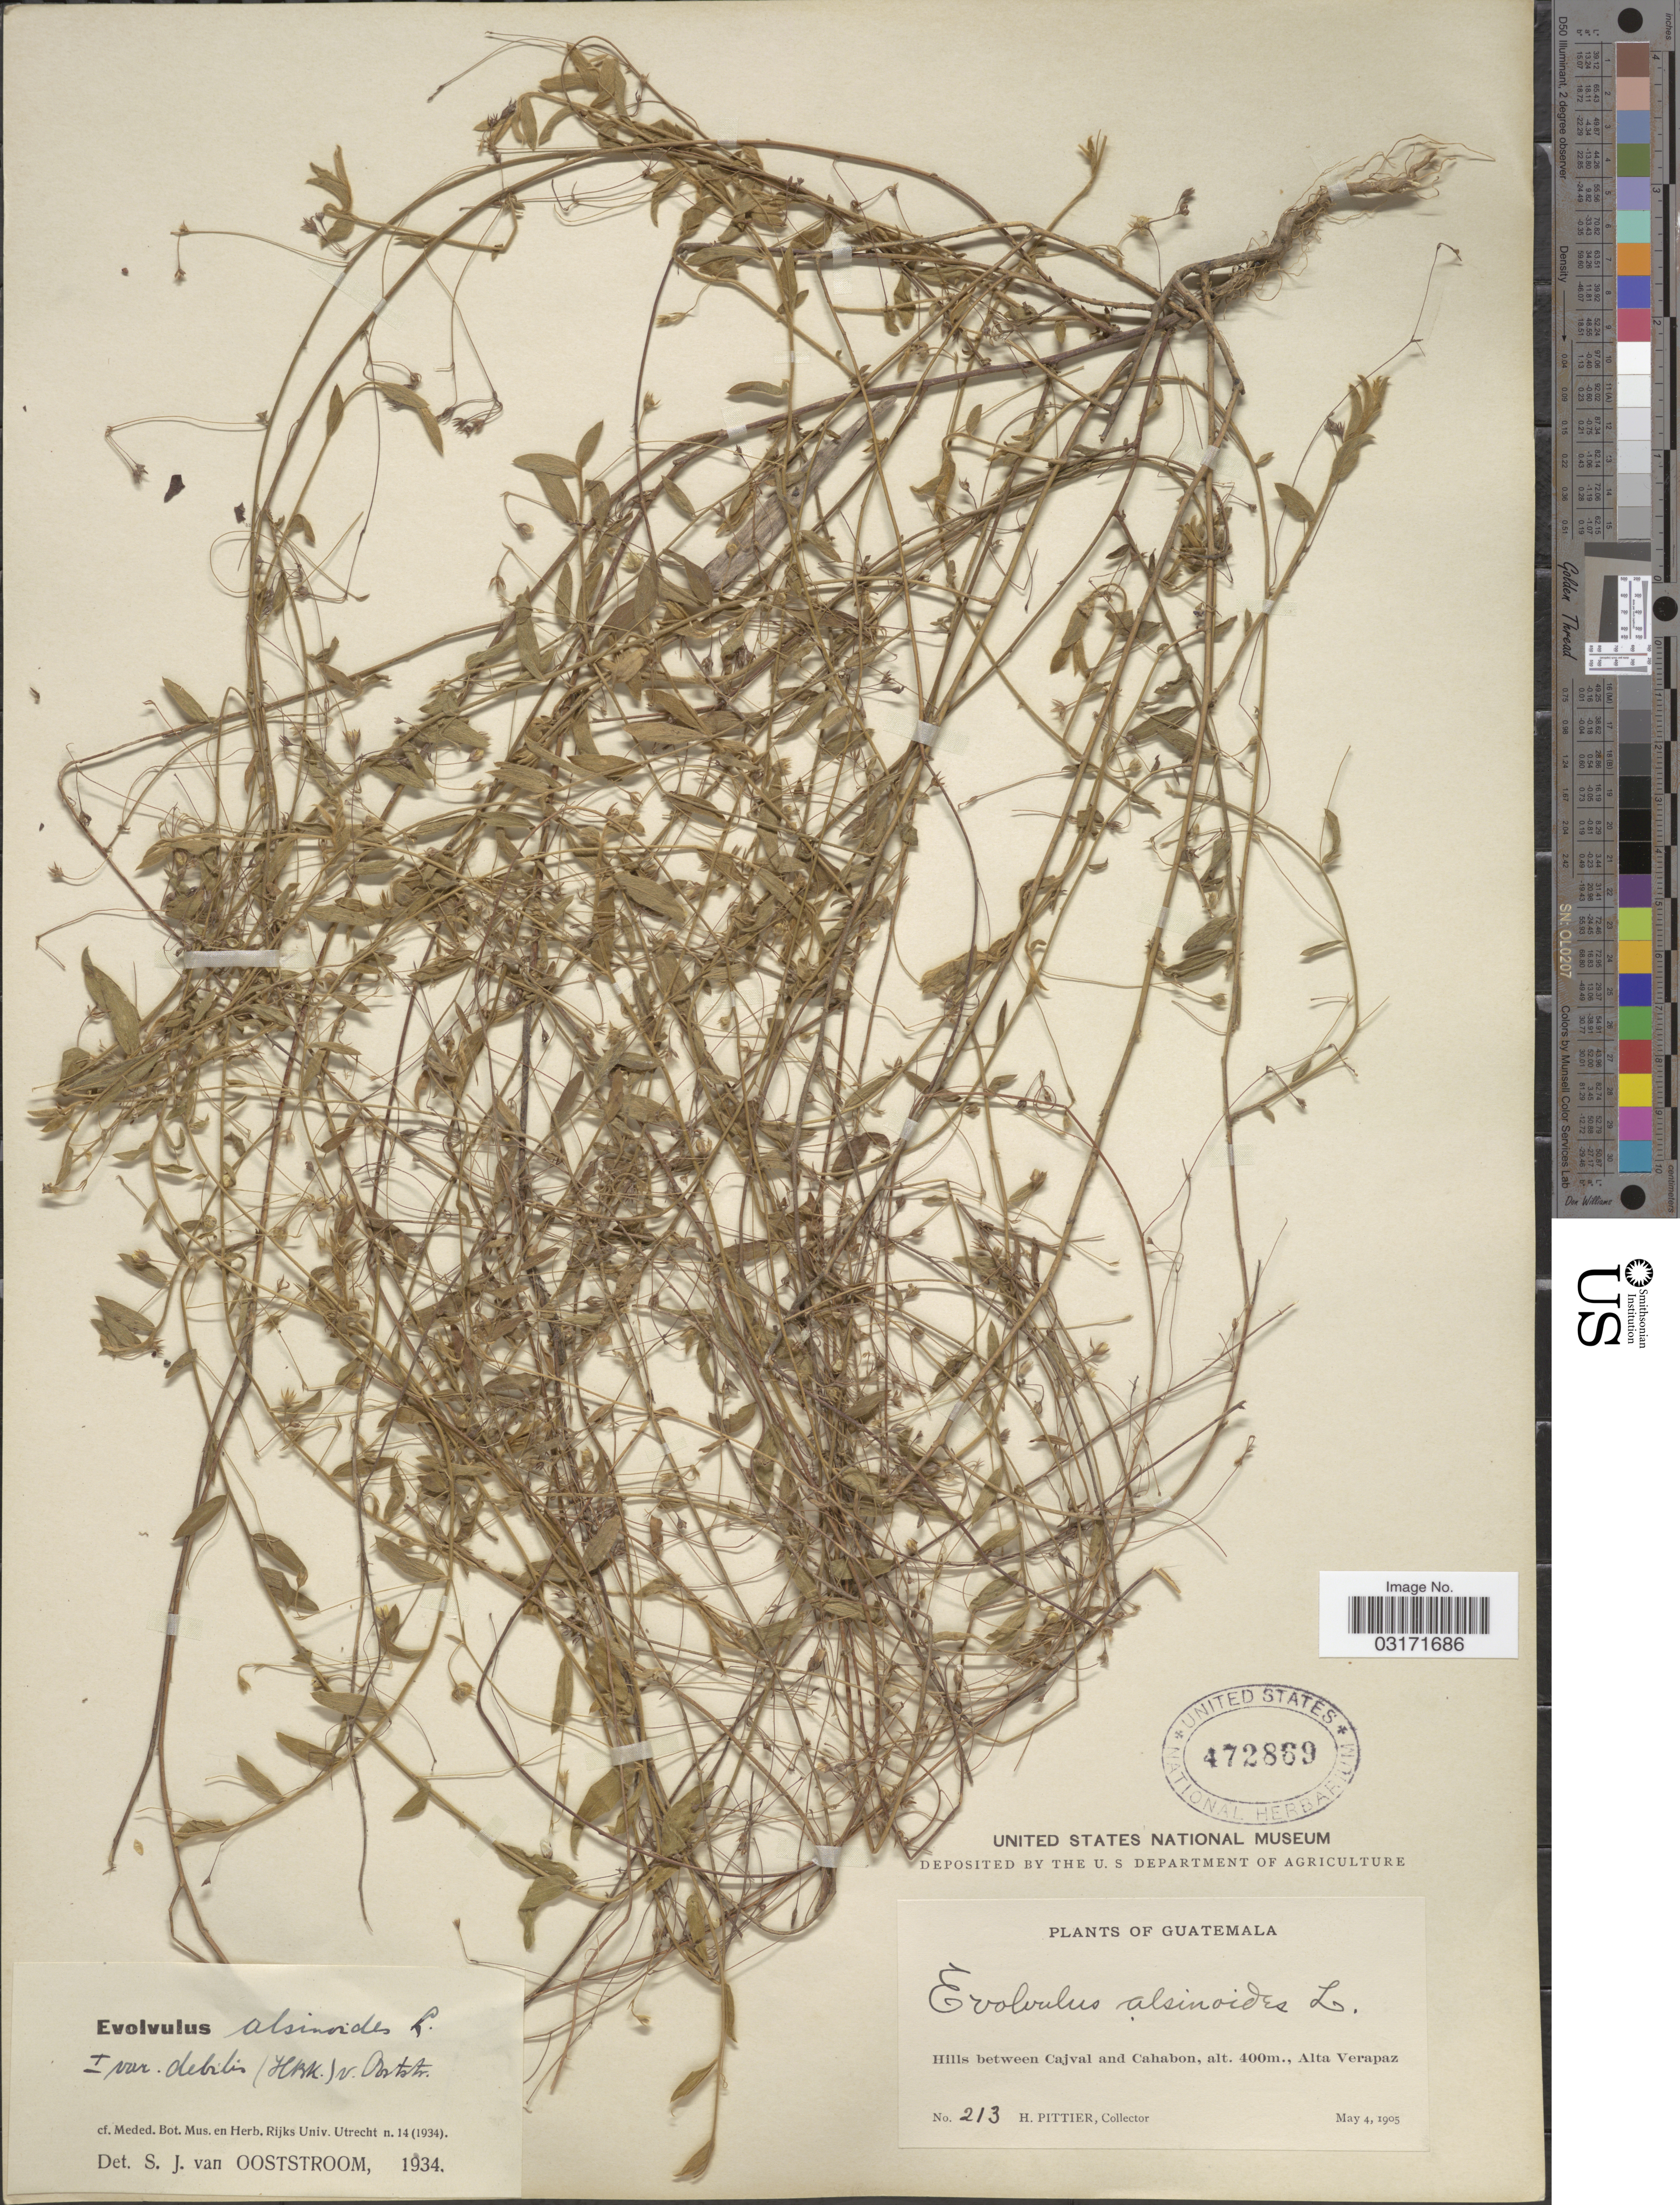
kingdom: Plantae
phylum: Tracheophyta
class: Magnoliopsida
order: Solanales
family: Convolvulaceae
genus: Evolvulus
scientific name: Evolvulus alsinoides var. debilis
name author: (Kunth) Ooststr.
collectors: H. F. Pittier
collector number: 213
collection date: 1905-05-04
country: Guatemala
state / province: Alta Verapaz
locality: Hills between Cajval and Cahabon.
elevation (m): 400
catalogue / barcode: US 472869